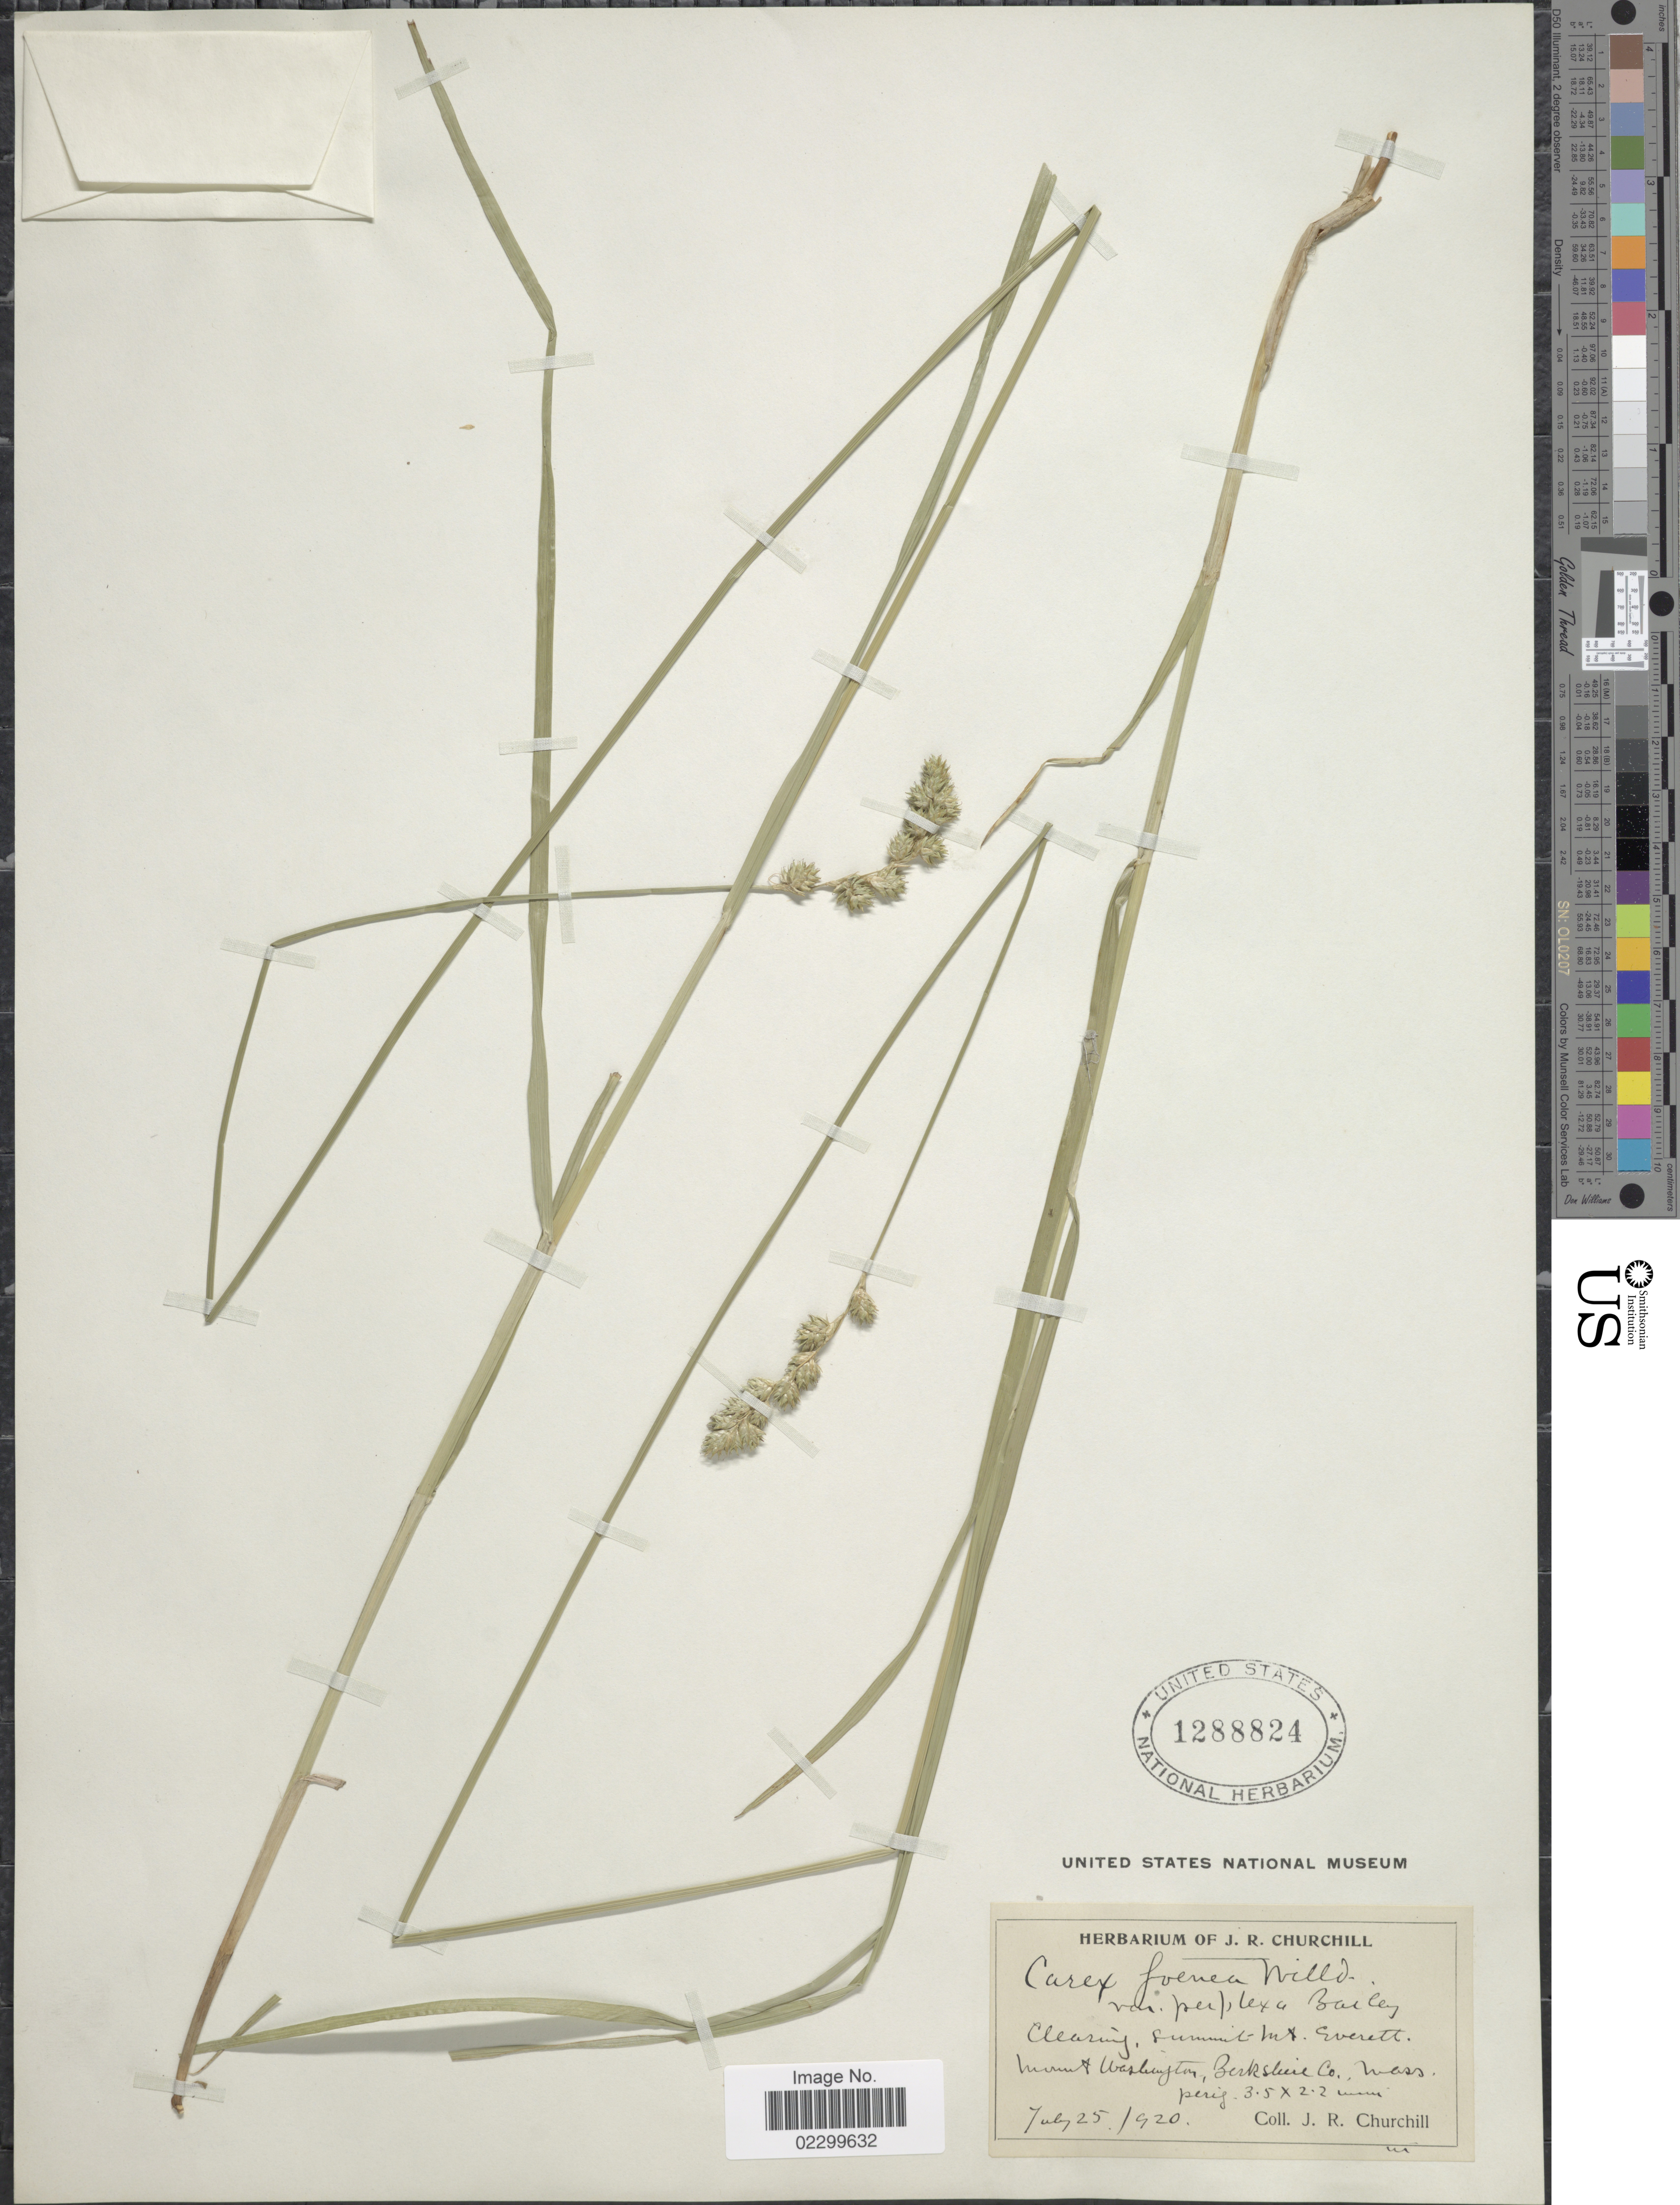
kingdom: Plantae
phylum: Tracheophyta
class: Liliopsida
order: Poales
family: Cyperaceae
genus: Carex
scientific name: Carex argyrantha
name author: Tuck. ex Boott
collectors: J. Churchill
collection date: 1920-07-25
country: United States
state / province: Massachusetts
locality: Clearing, Summit Mt. Everett. Mount Washington, Berkshire Co.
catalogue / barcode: US 1288824